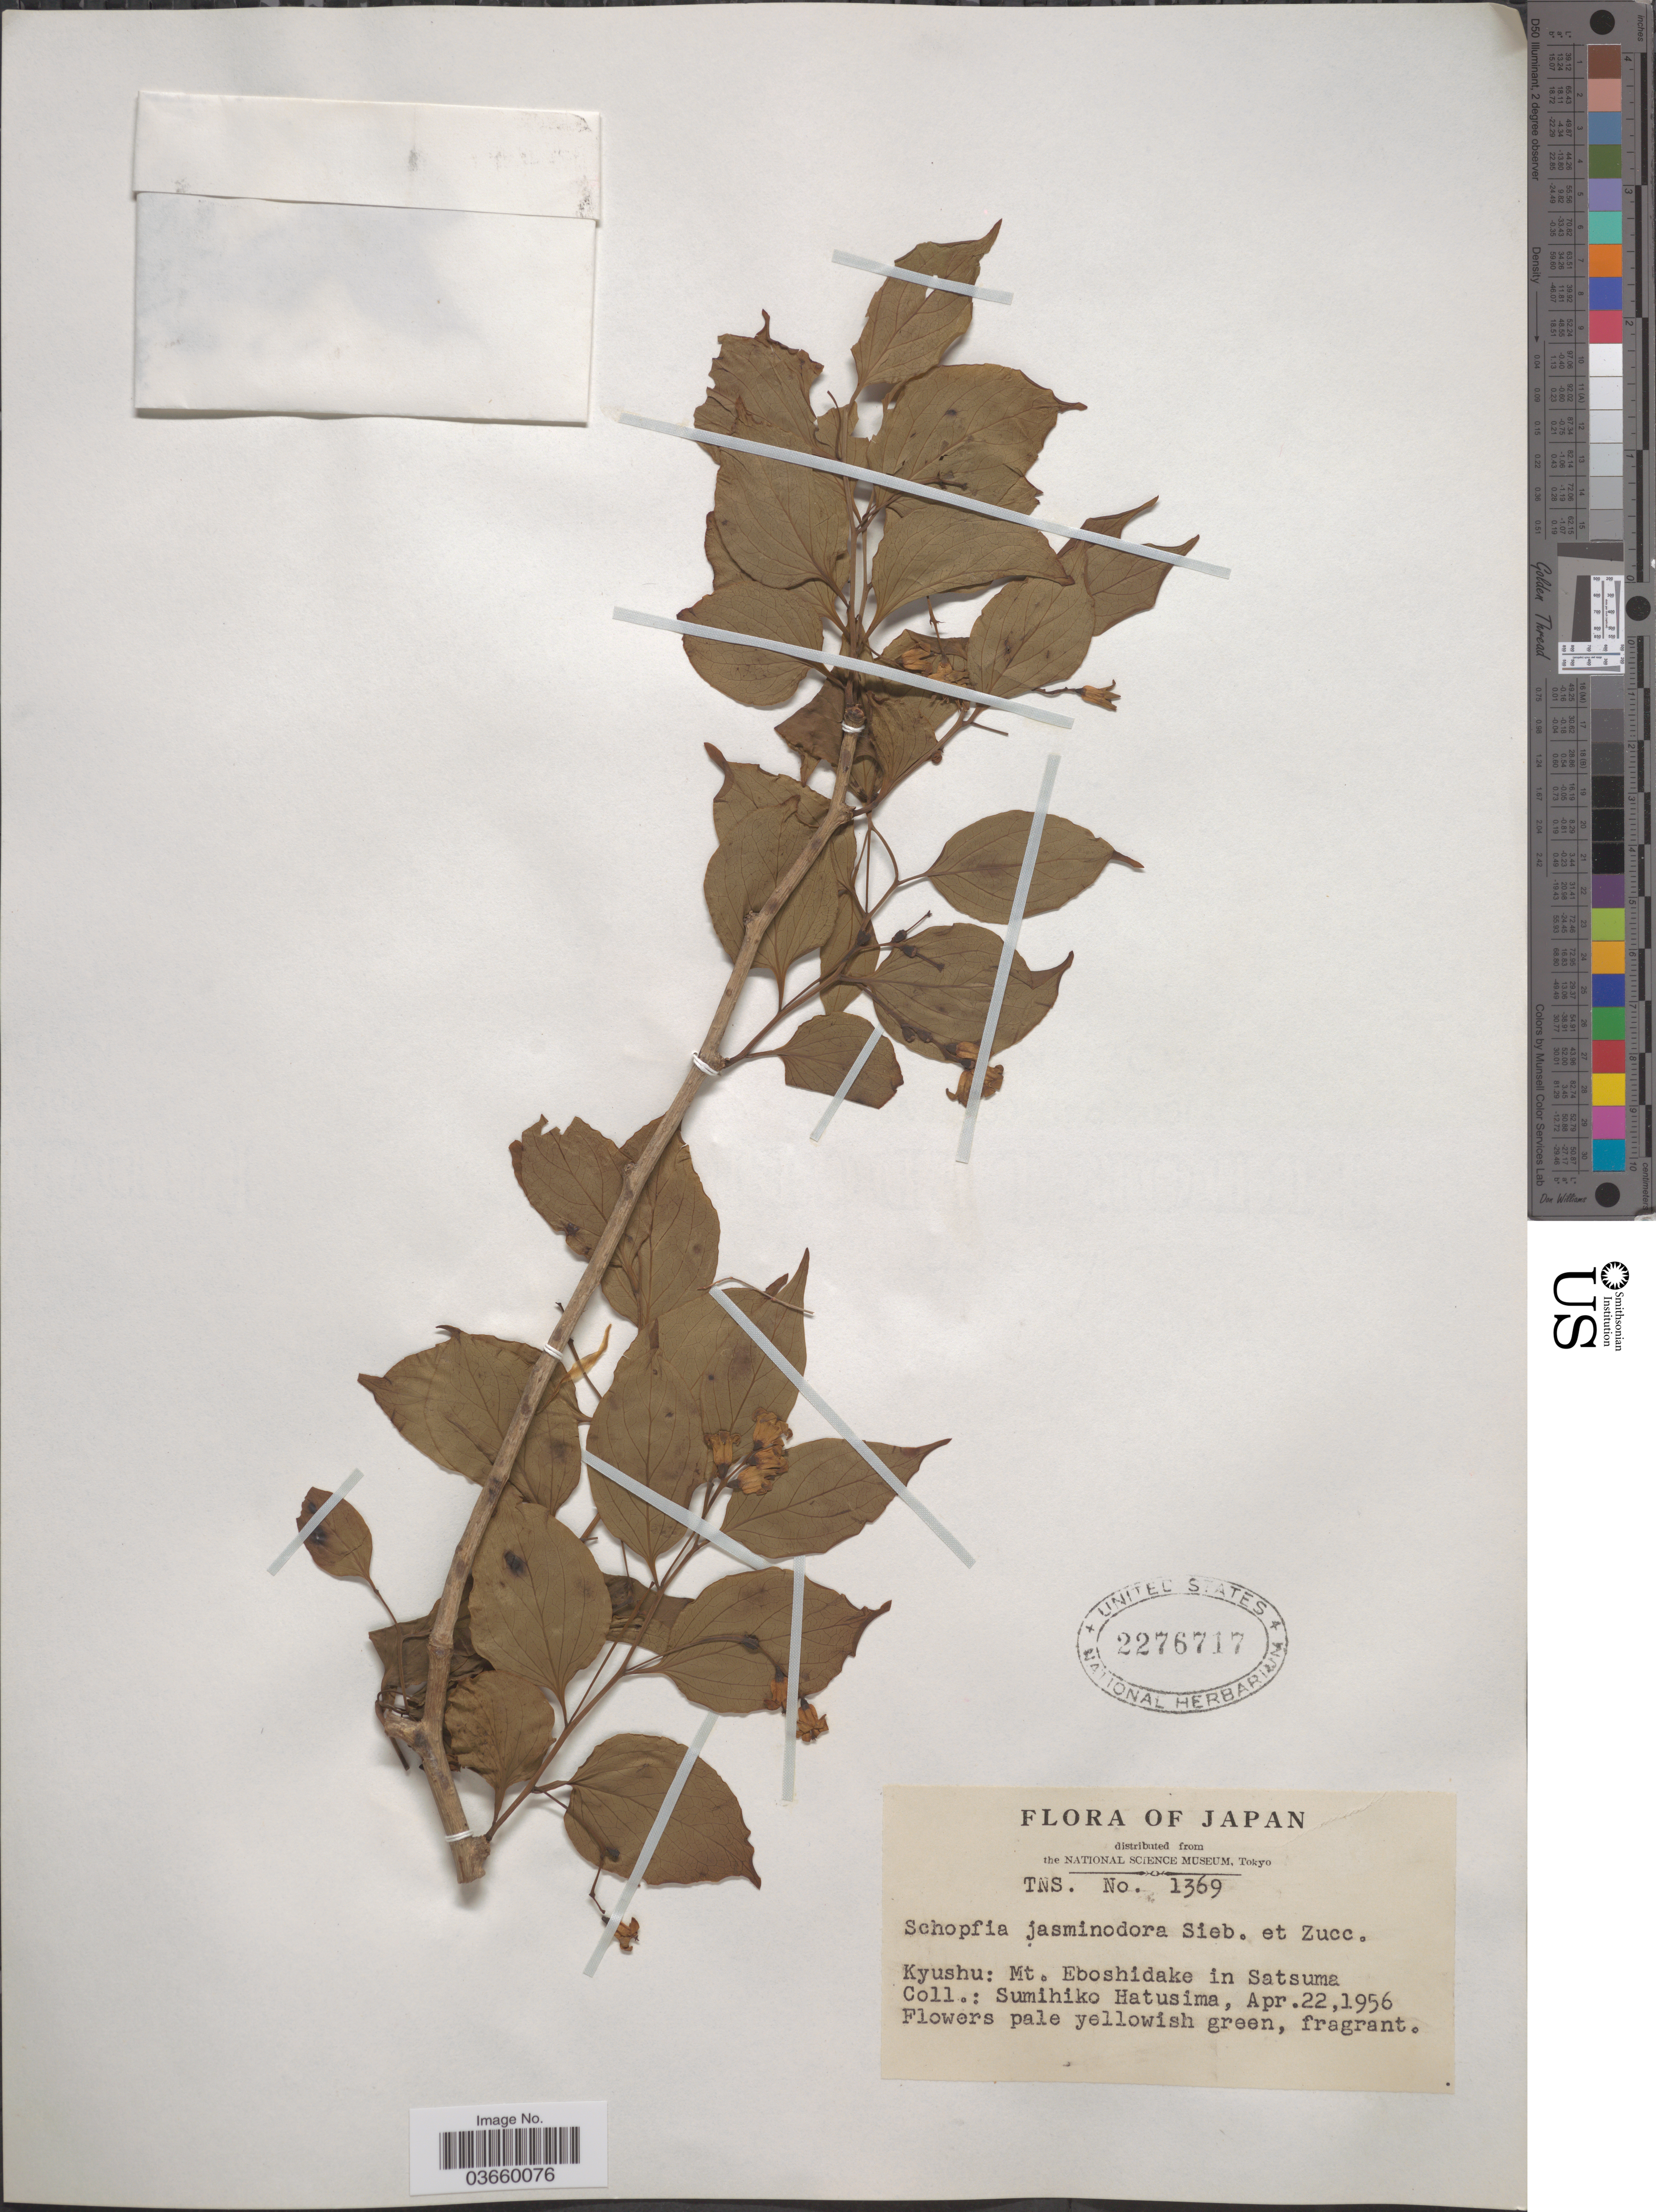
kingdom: Plantae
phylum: Tracheophyta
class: Magnoliopsida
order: Santalales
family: Schoepfiaceae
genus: Schoepfia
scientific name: Schoepfia jasminodora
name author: Zucc. & Siebold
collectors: S. Hatusima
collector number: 1369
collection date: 1956-04-22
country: Japan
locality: Kyushu: Mt. Eboshidake in Satsuma.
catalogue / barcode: US 2276717